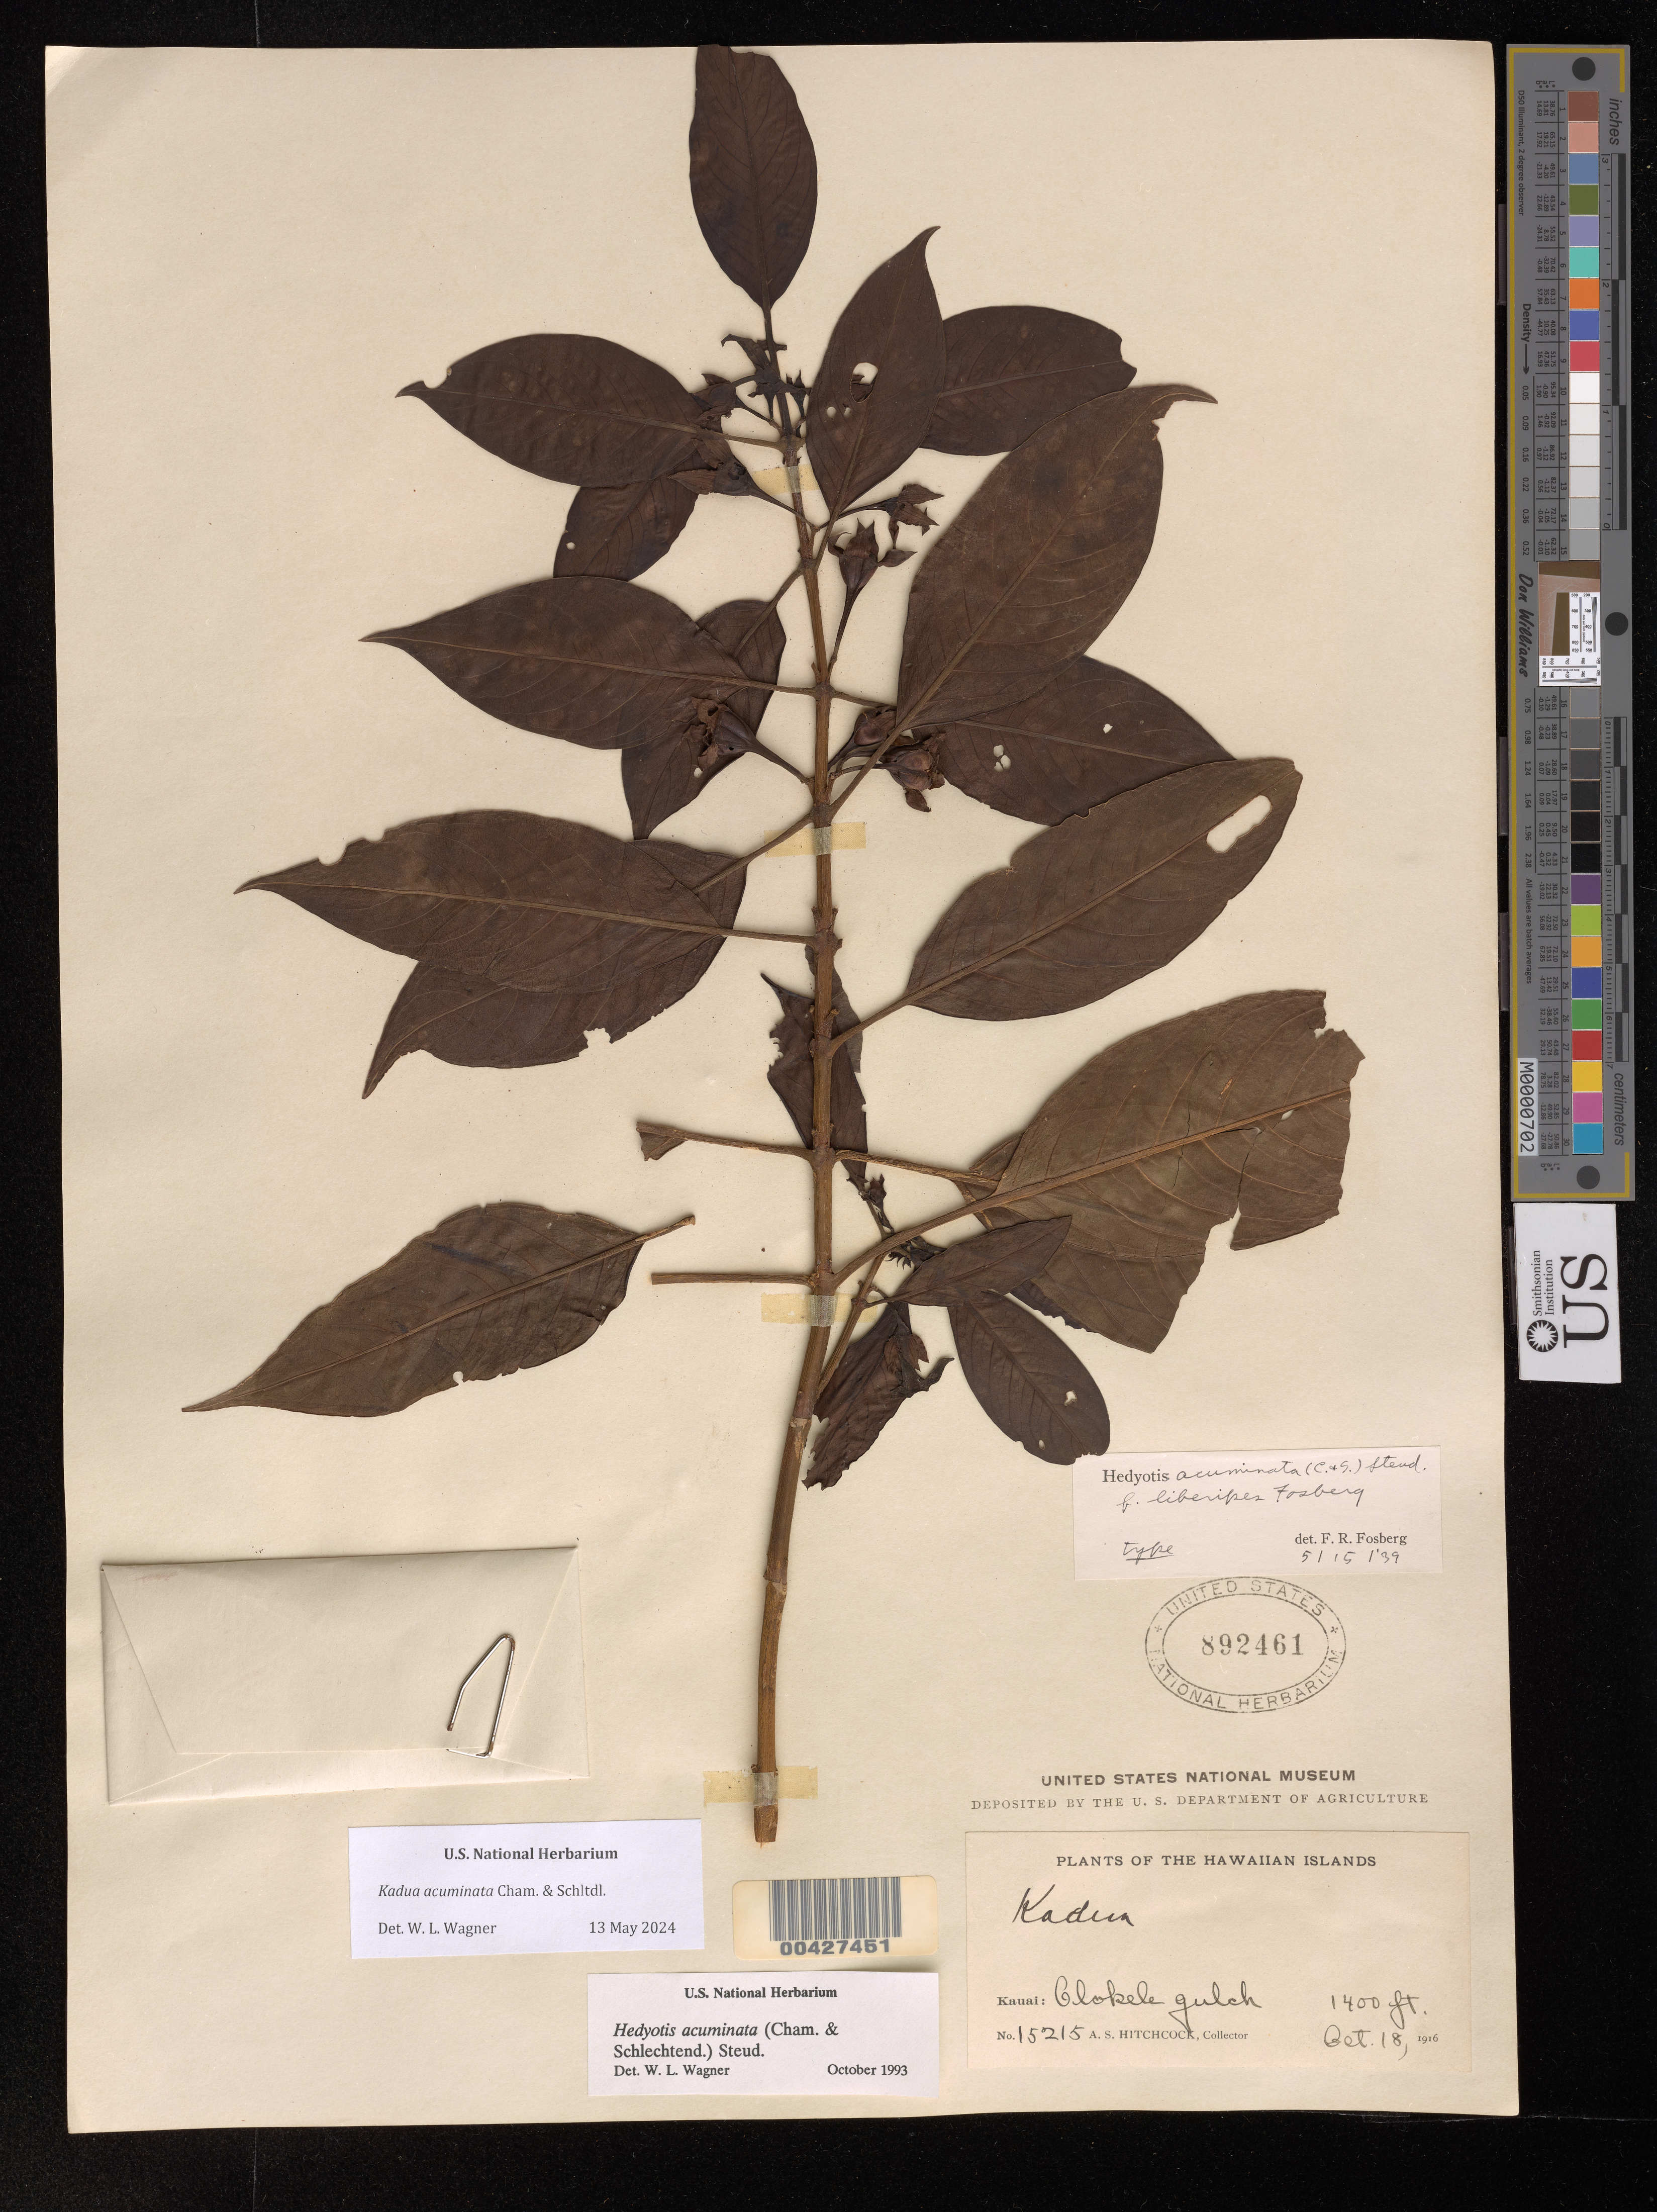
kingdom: Plantae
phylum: Tracheophyta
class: Magnoliopsida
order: Gentianales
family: Rubiaceae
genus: Hedyotis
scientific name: Hedyotis acuminata f. liberipes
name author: Fosberg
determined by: Fosberg, F. R.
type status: Holotype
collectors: A. S. Hitchcock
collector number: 15215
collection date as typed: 18 Oct 1916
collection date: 1916-10-18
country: United States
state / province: Hawaii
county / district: Kauai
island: Kaua'i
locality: Olokele Gulch.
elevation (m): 427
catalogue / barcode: US 892461